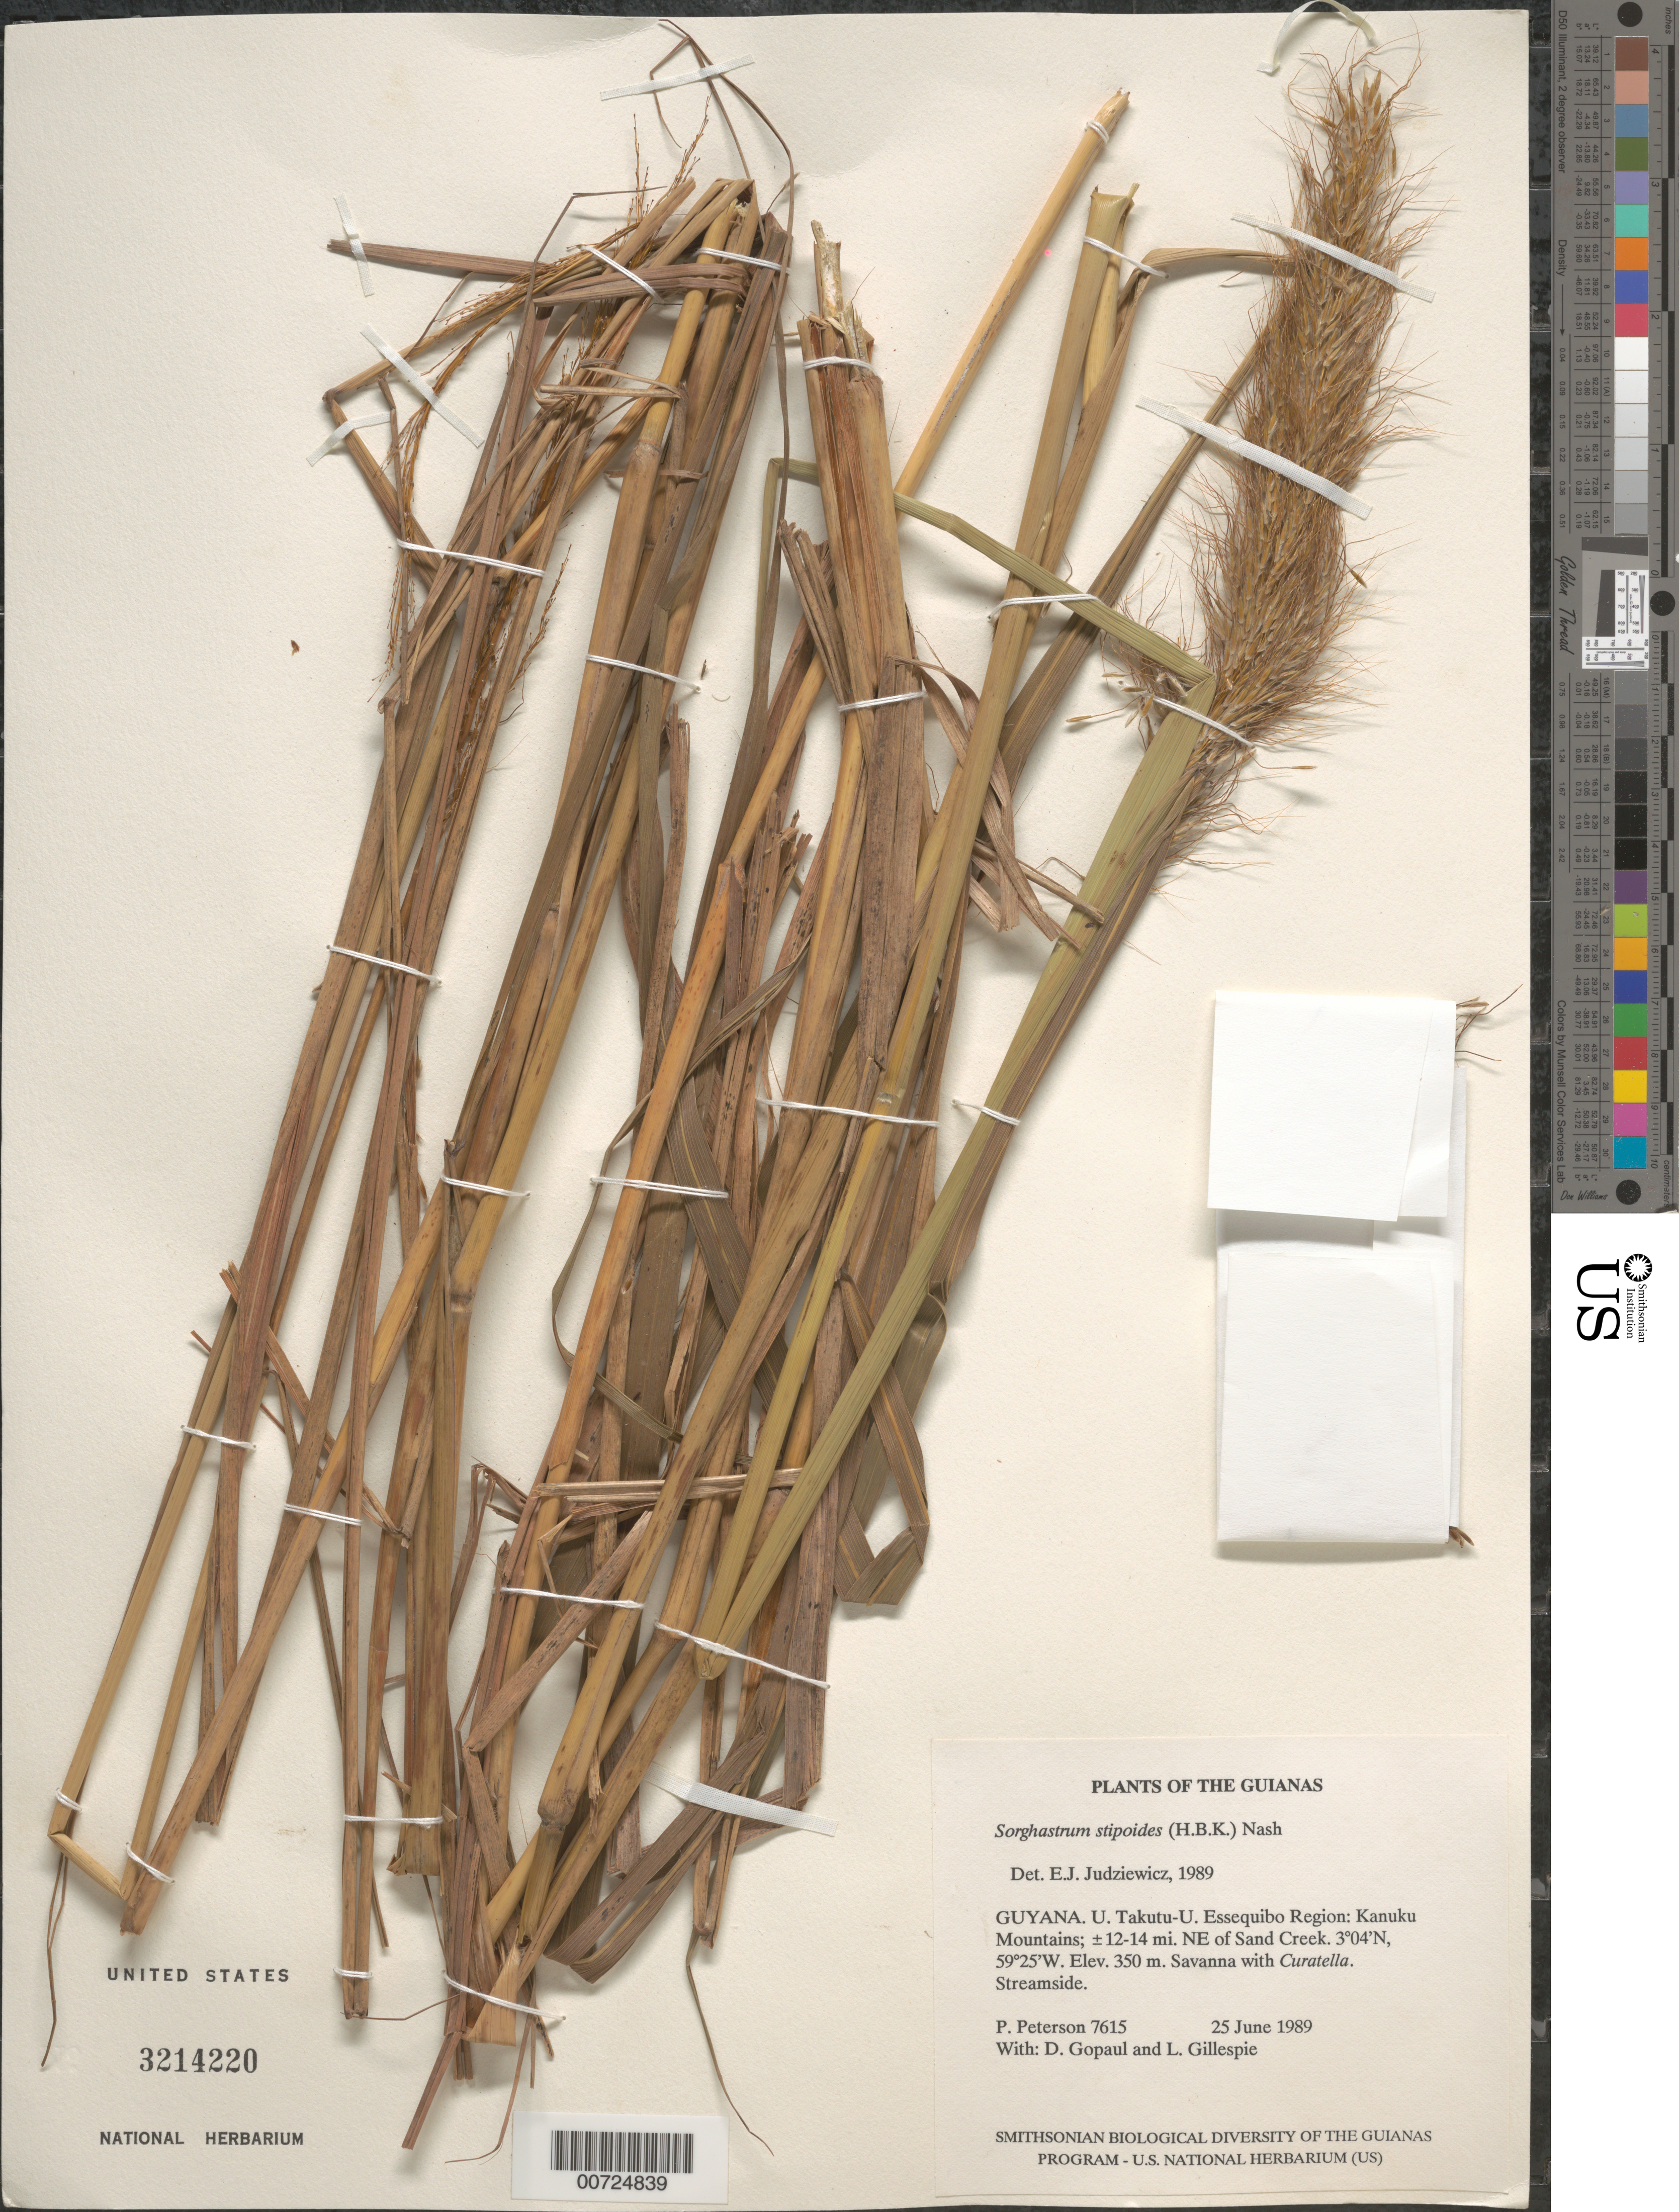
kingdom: Plantae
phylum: Tracheophyta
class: Liliopsida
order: Poales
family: Poaceae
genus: Sorghastrum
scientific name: Sorghastrum stipoides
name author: (Kunth) Nash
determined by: Judziewicz, E. J.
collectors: P. M. Peterson, D. Gopaul & L. J. Gillespie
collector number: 7615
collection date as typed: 25 June 1989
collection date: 1989-06-25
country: Guyana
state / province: U. Takutu-U. Essequibo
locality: Kanuku Mountains; ±12-14 mi. NE of Sand Creek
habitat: Savanna with Curatella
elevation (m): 350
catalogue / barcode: US 3214220